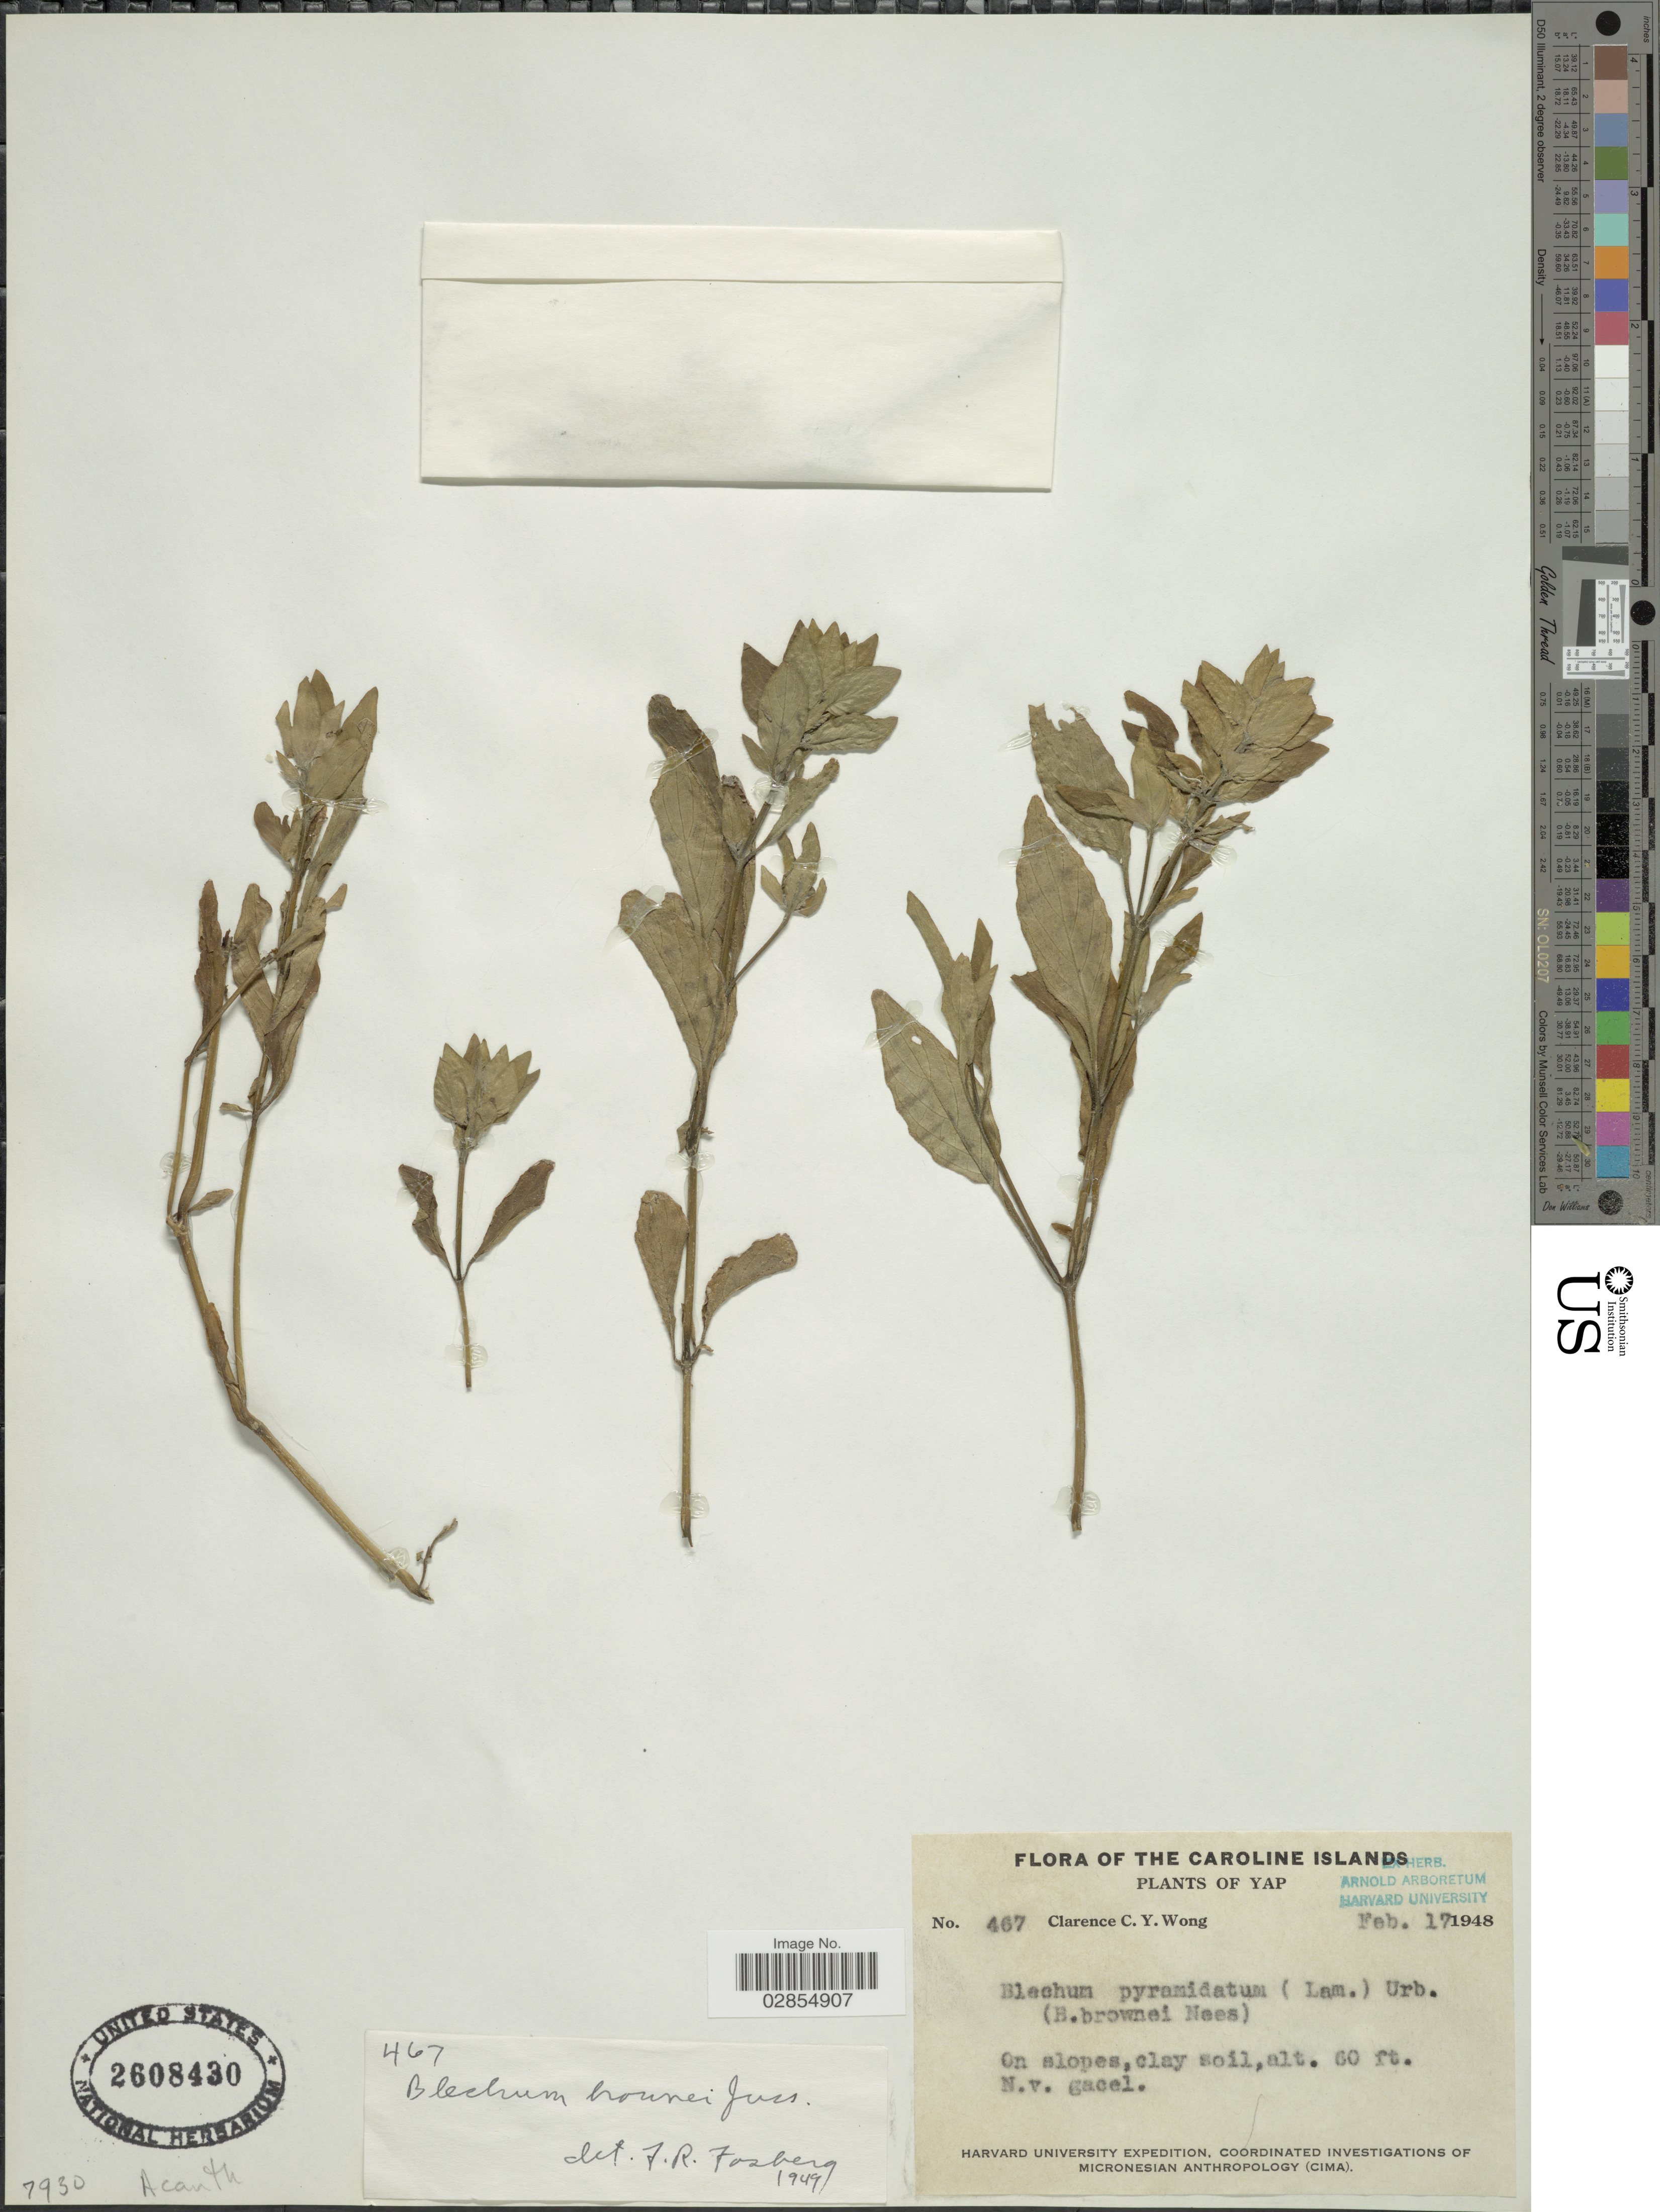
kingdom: Plantae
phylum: Tracheophyta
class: Magnoliopsida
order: Lamiales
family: Acanthaceae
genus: Blechum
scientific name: Blechum pyramidatum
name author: (Lam.) Urb.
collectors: C. Wong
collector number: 467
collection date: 1948-02-17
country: Micronesia, Federated States of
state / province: Yap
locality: Caroline Islands. Yap. On slopes.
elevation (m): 18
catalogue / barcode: US 2608430